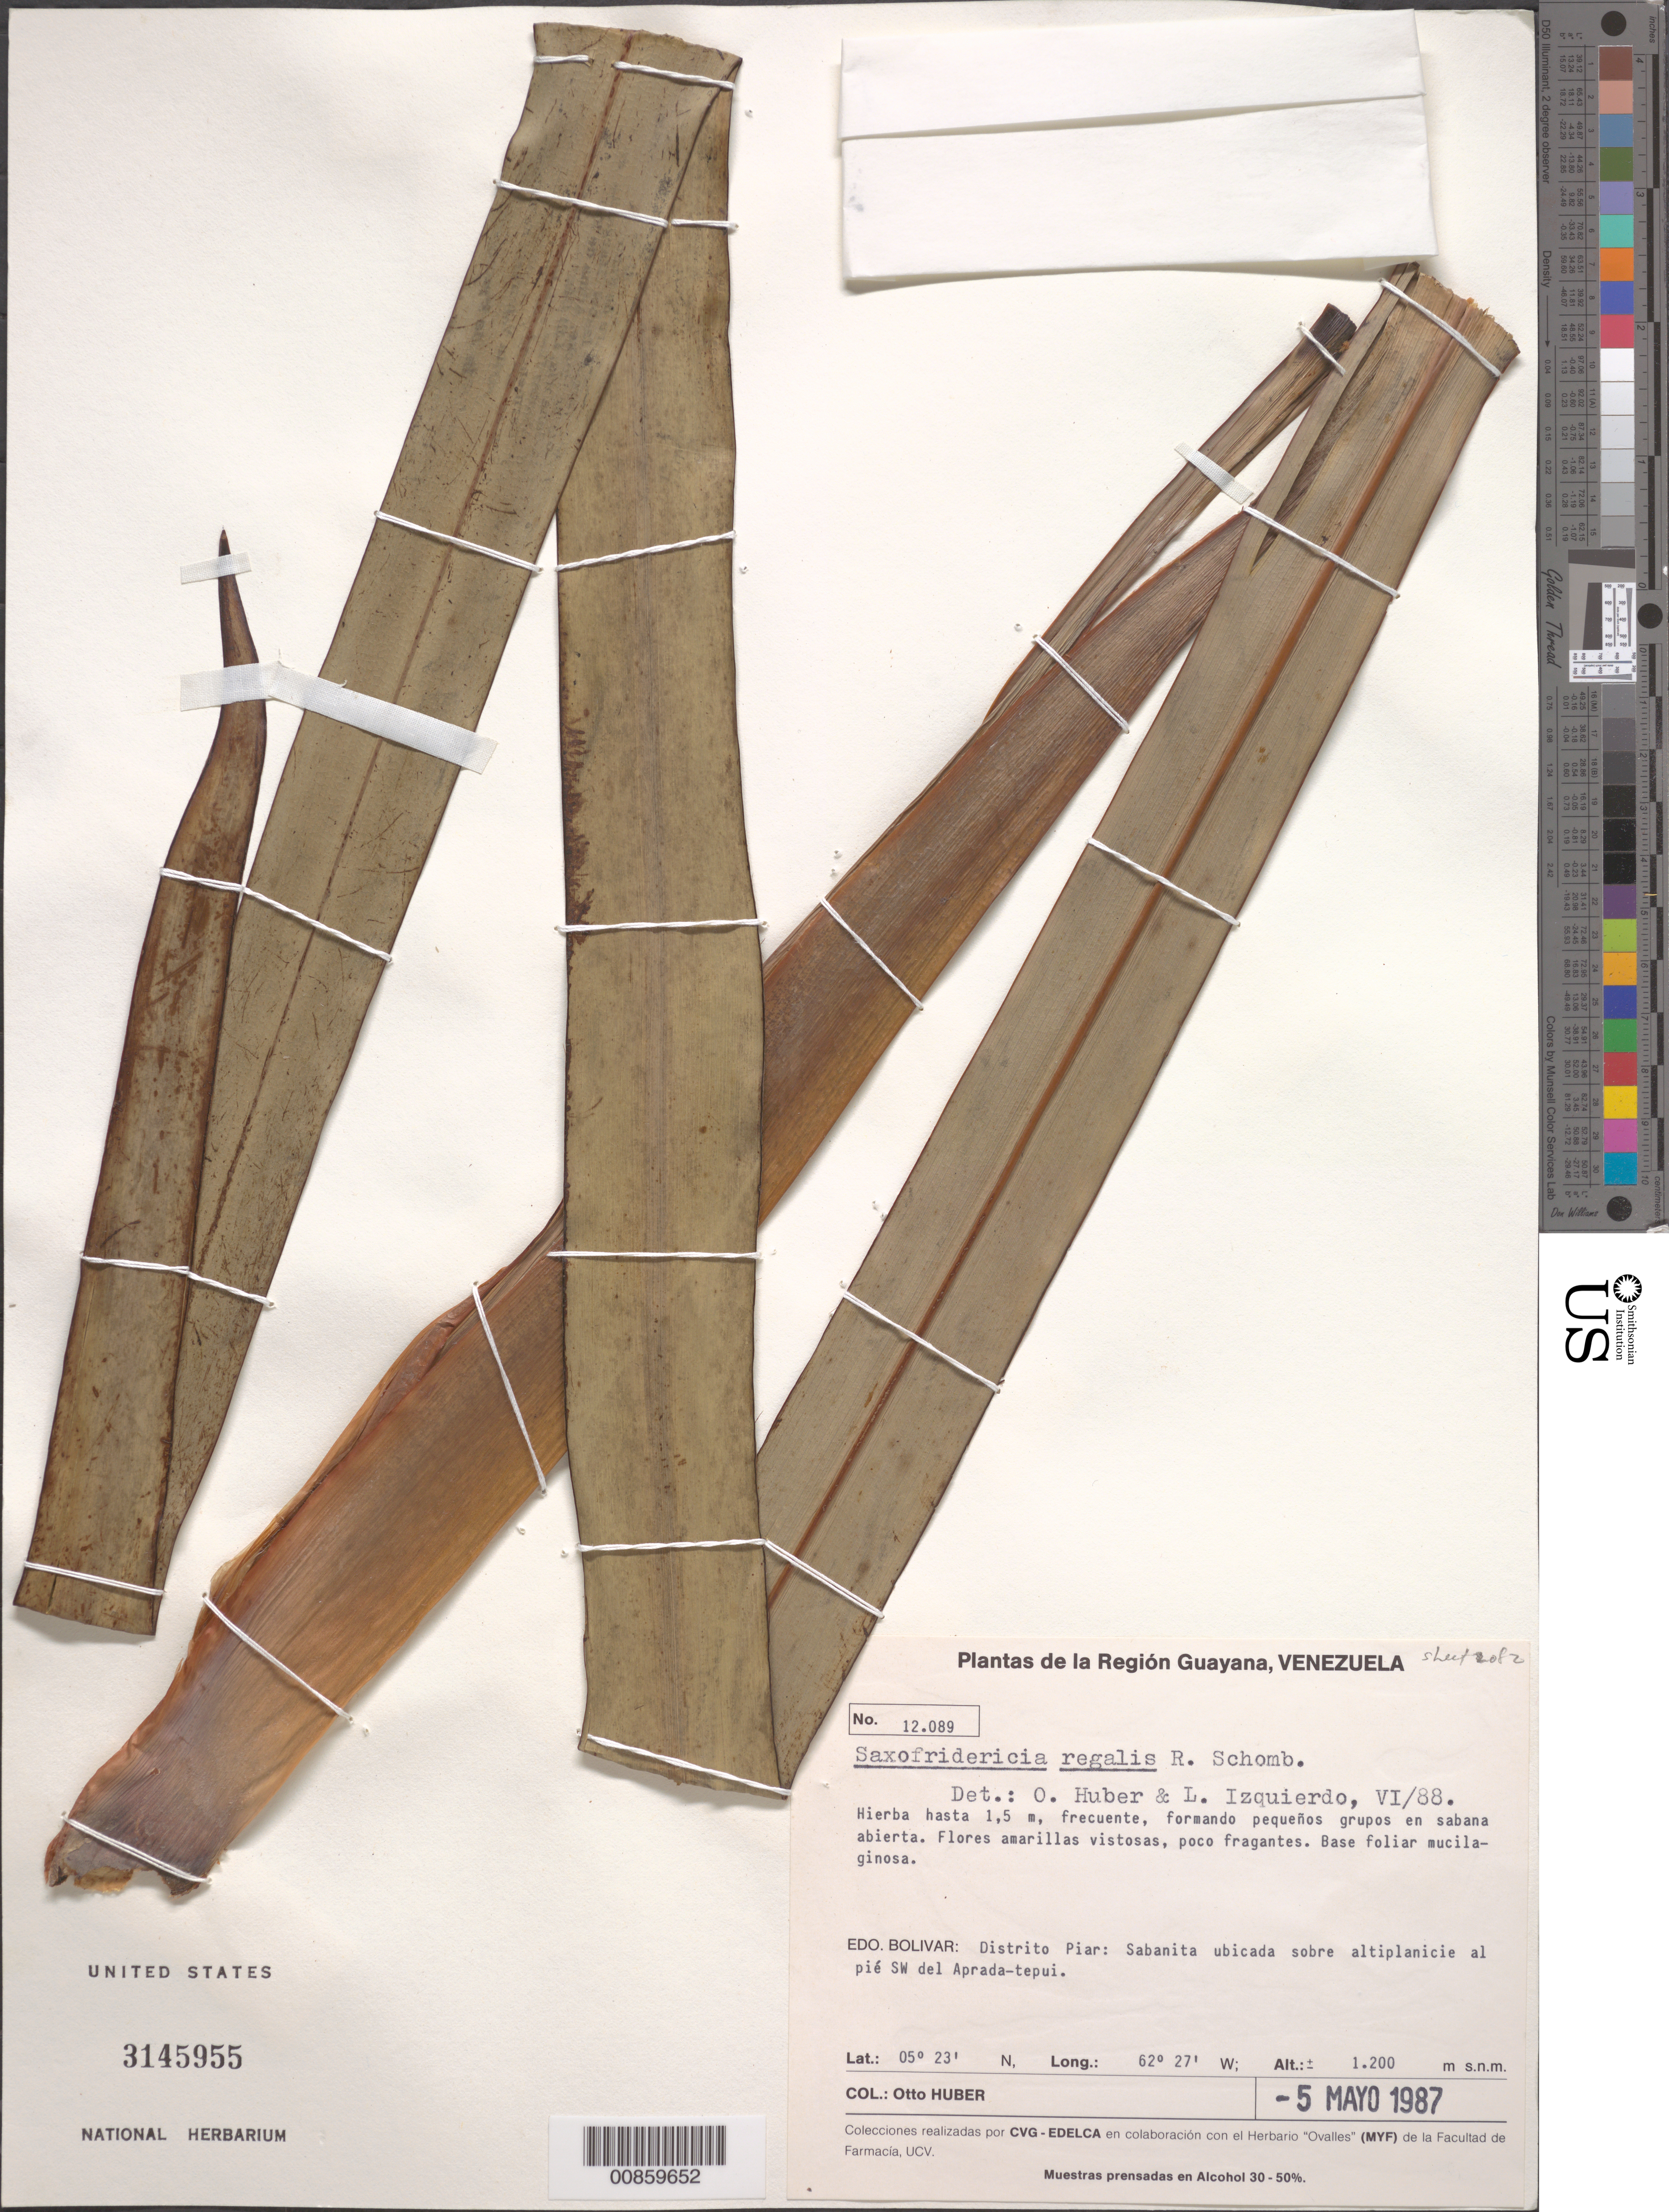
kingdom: Plantae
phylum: Tracheophyta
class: Liliopsida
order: Poales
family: Rapateaceae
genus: Saxofridericia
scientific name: Saxofridericia regalis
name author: R.H. Schomb.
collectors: O. Huber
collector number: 12089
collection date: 1987-05-05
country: Venezuela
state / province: Bolivar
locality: La Región Guayana. Distrito Piar: Sabanita ubicada sobre altiplanicie al pié SW del Aprada-tepui.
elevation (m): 1200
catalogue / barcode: US 3145955